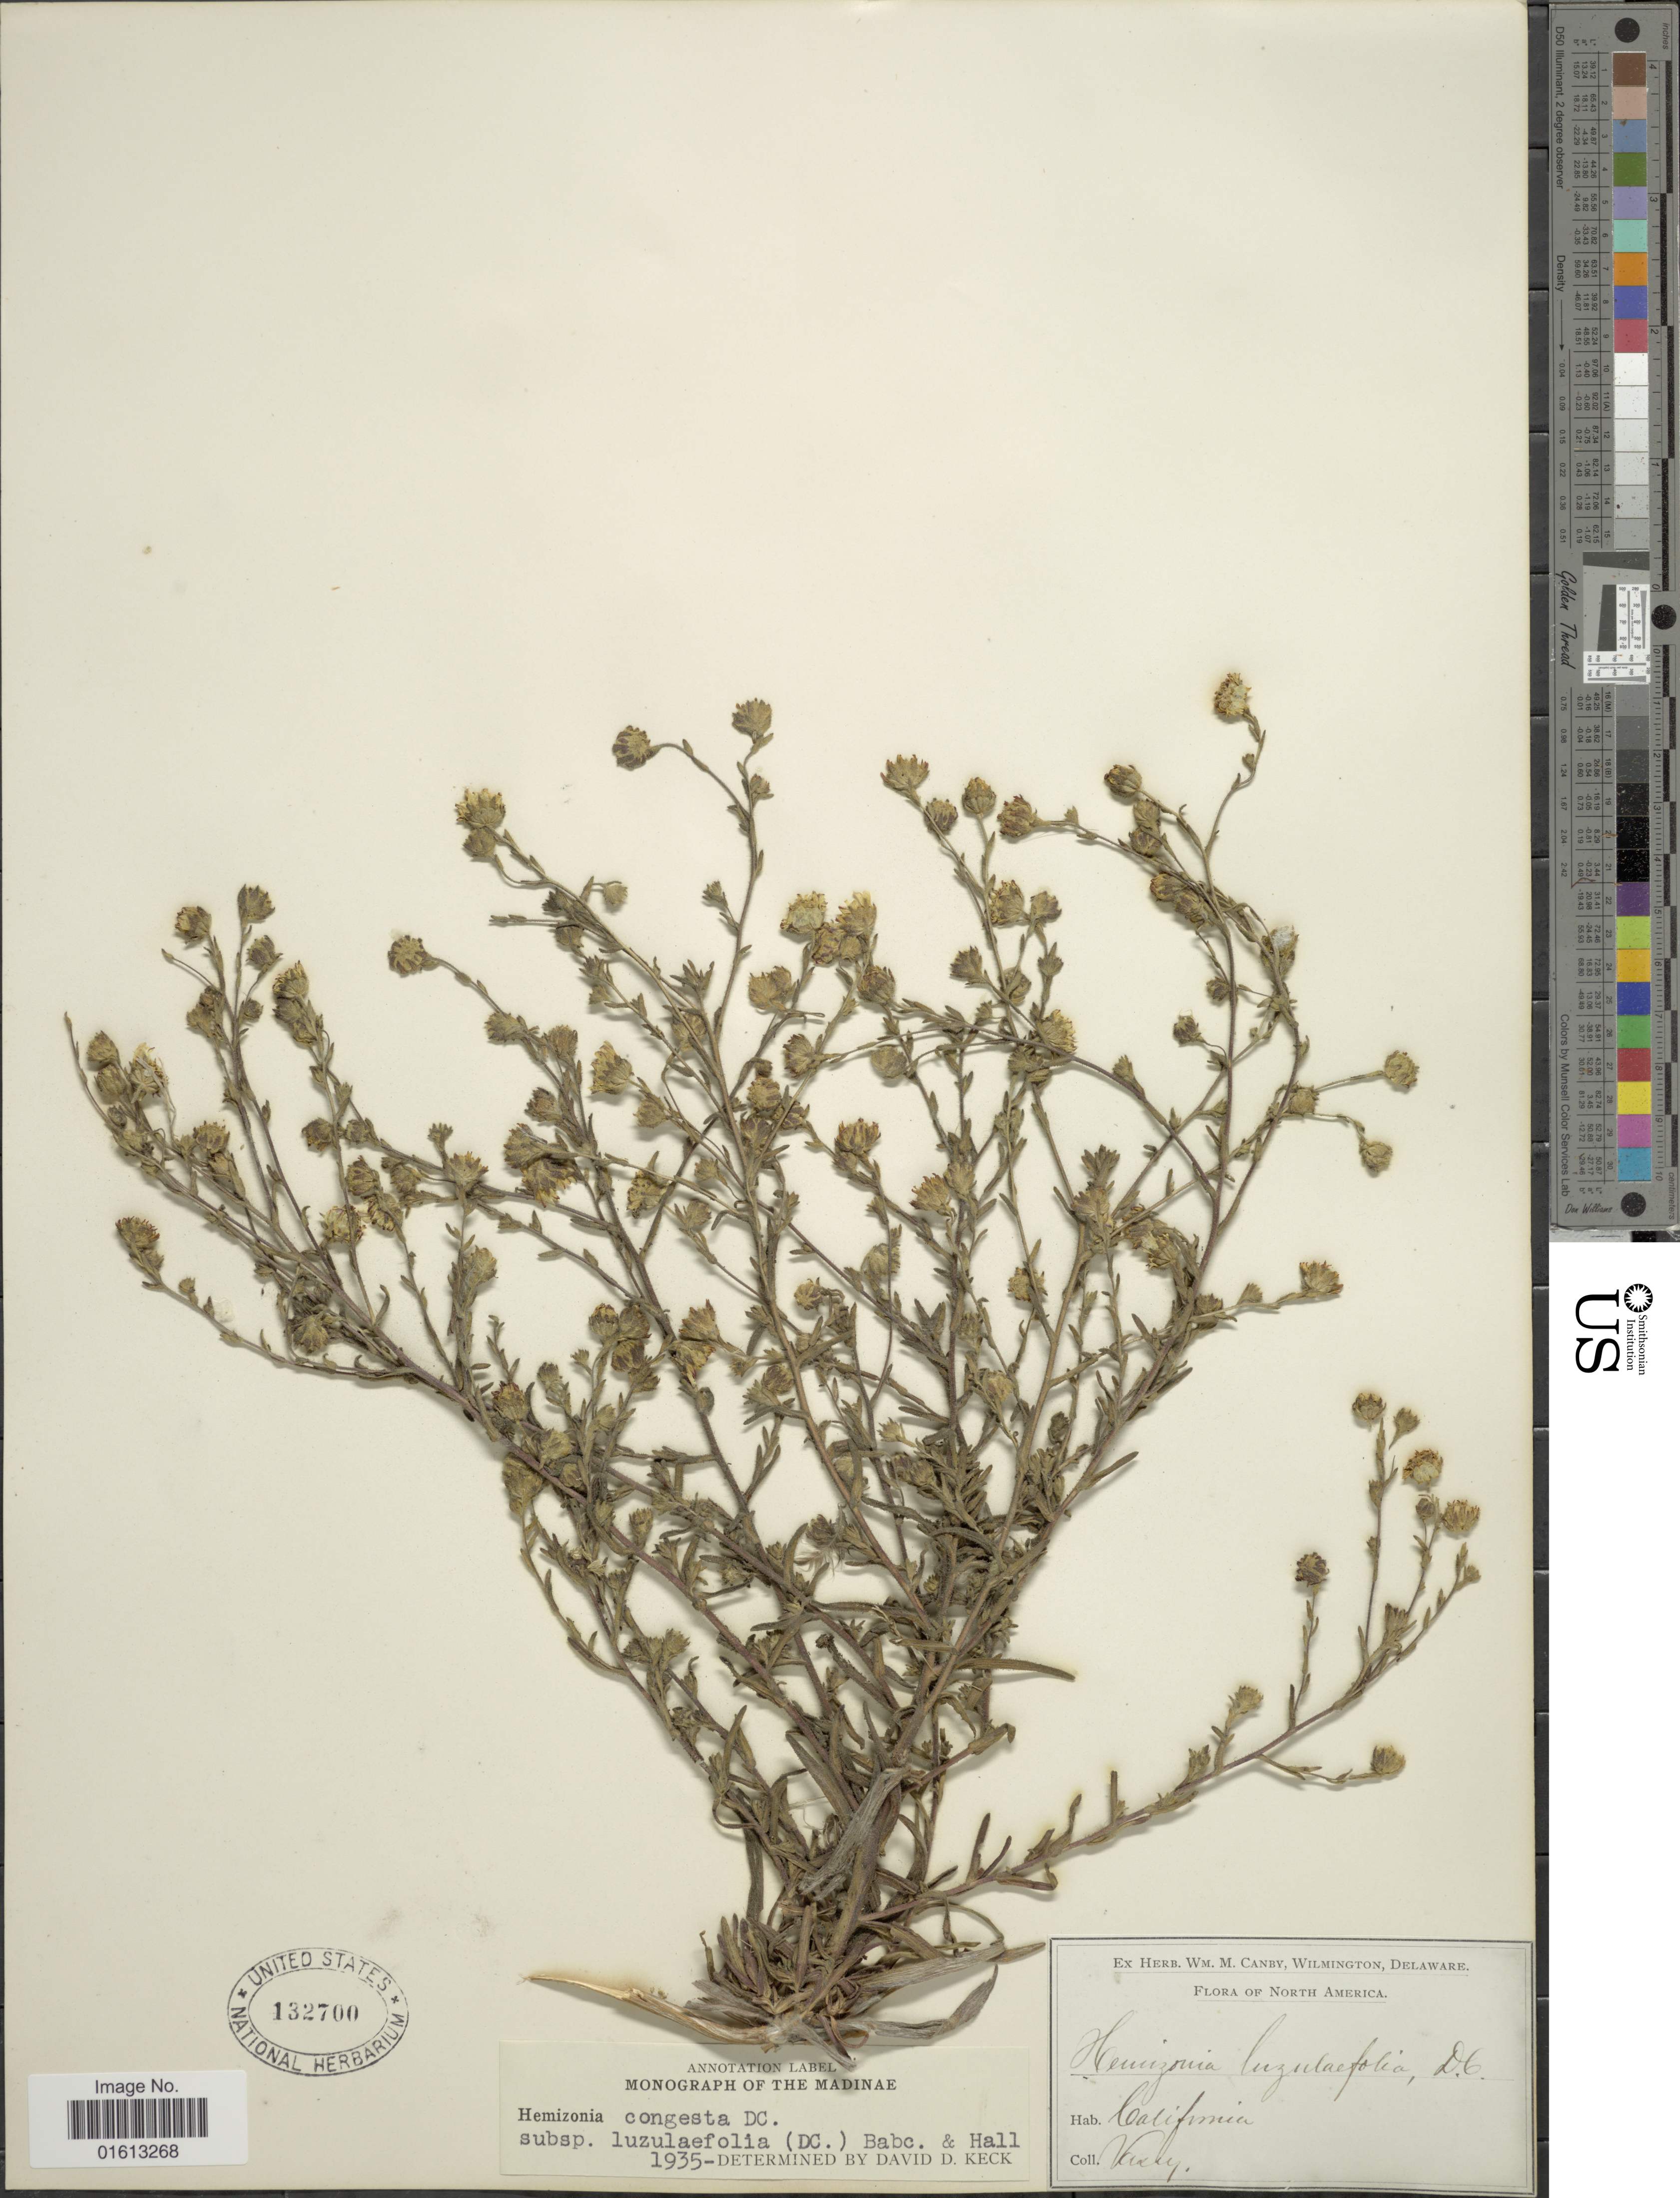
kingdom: Plantae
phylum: Tracheophyta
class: Magnoliopsida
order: Asterales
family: Asteraceae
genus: Hemizonia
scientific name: Hemizonia congesta subsp. luzulaefolia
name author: (DC.) Babc. & H.M. Hall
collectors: Vasey, --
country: United States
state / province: California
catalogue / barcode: US 132700